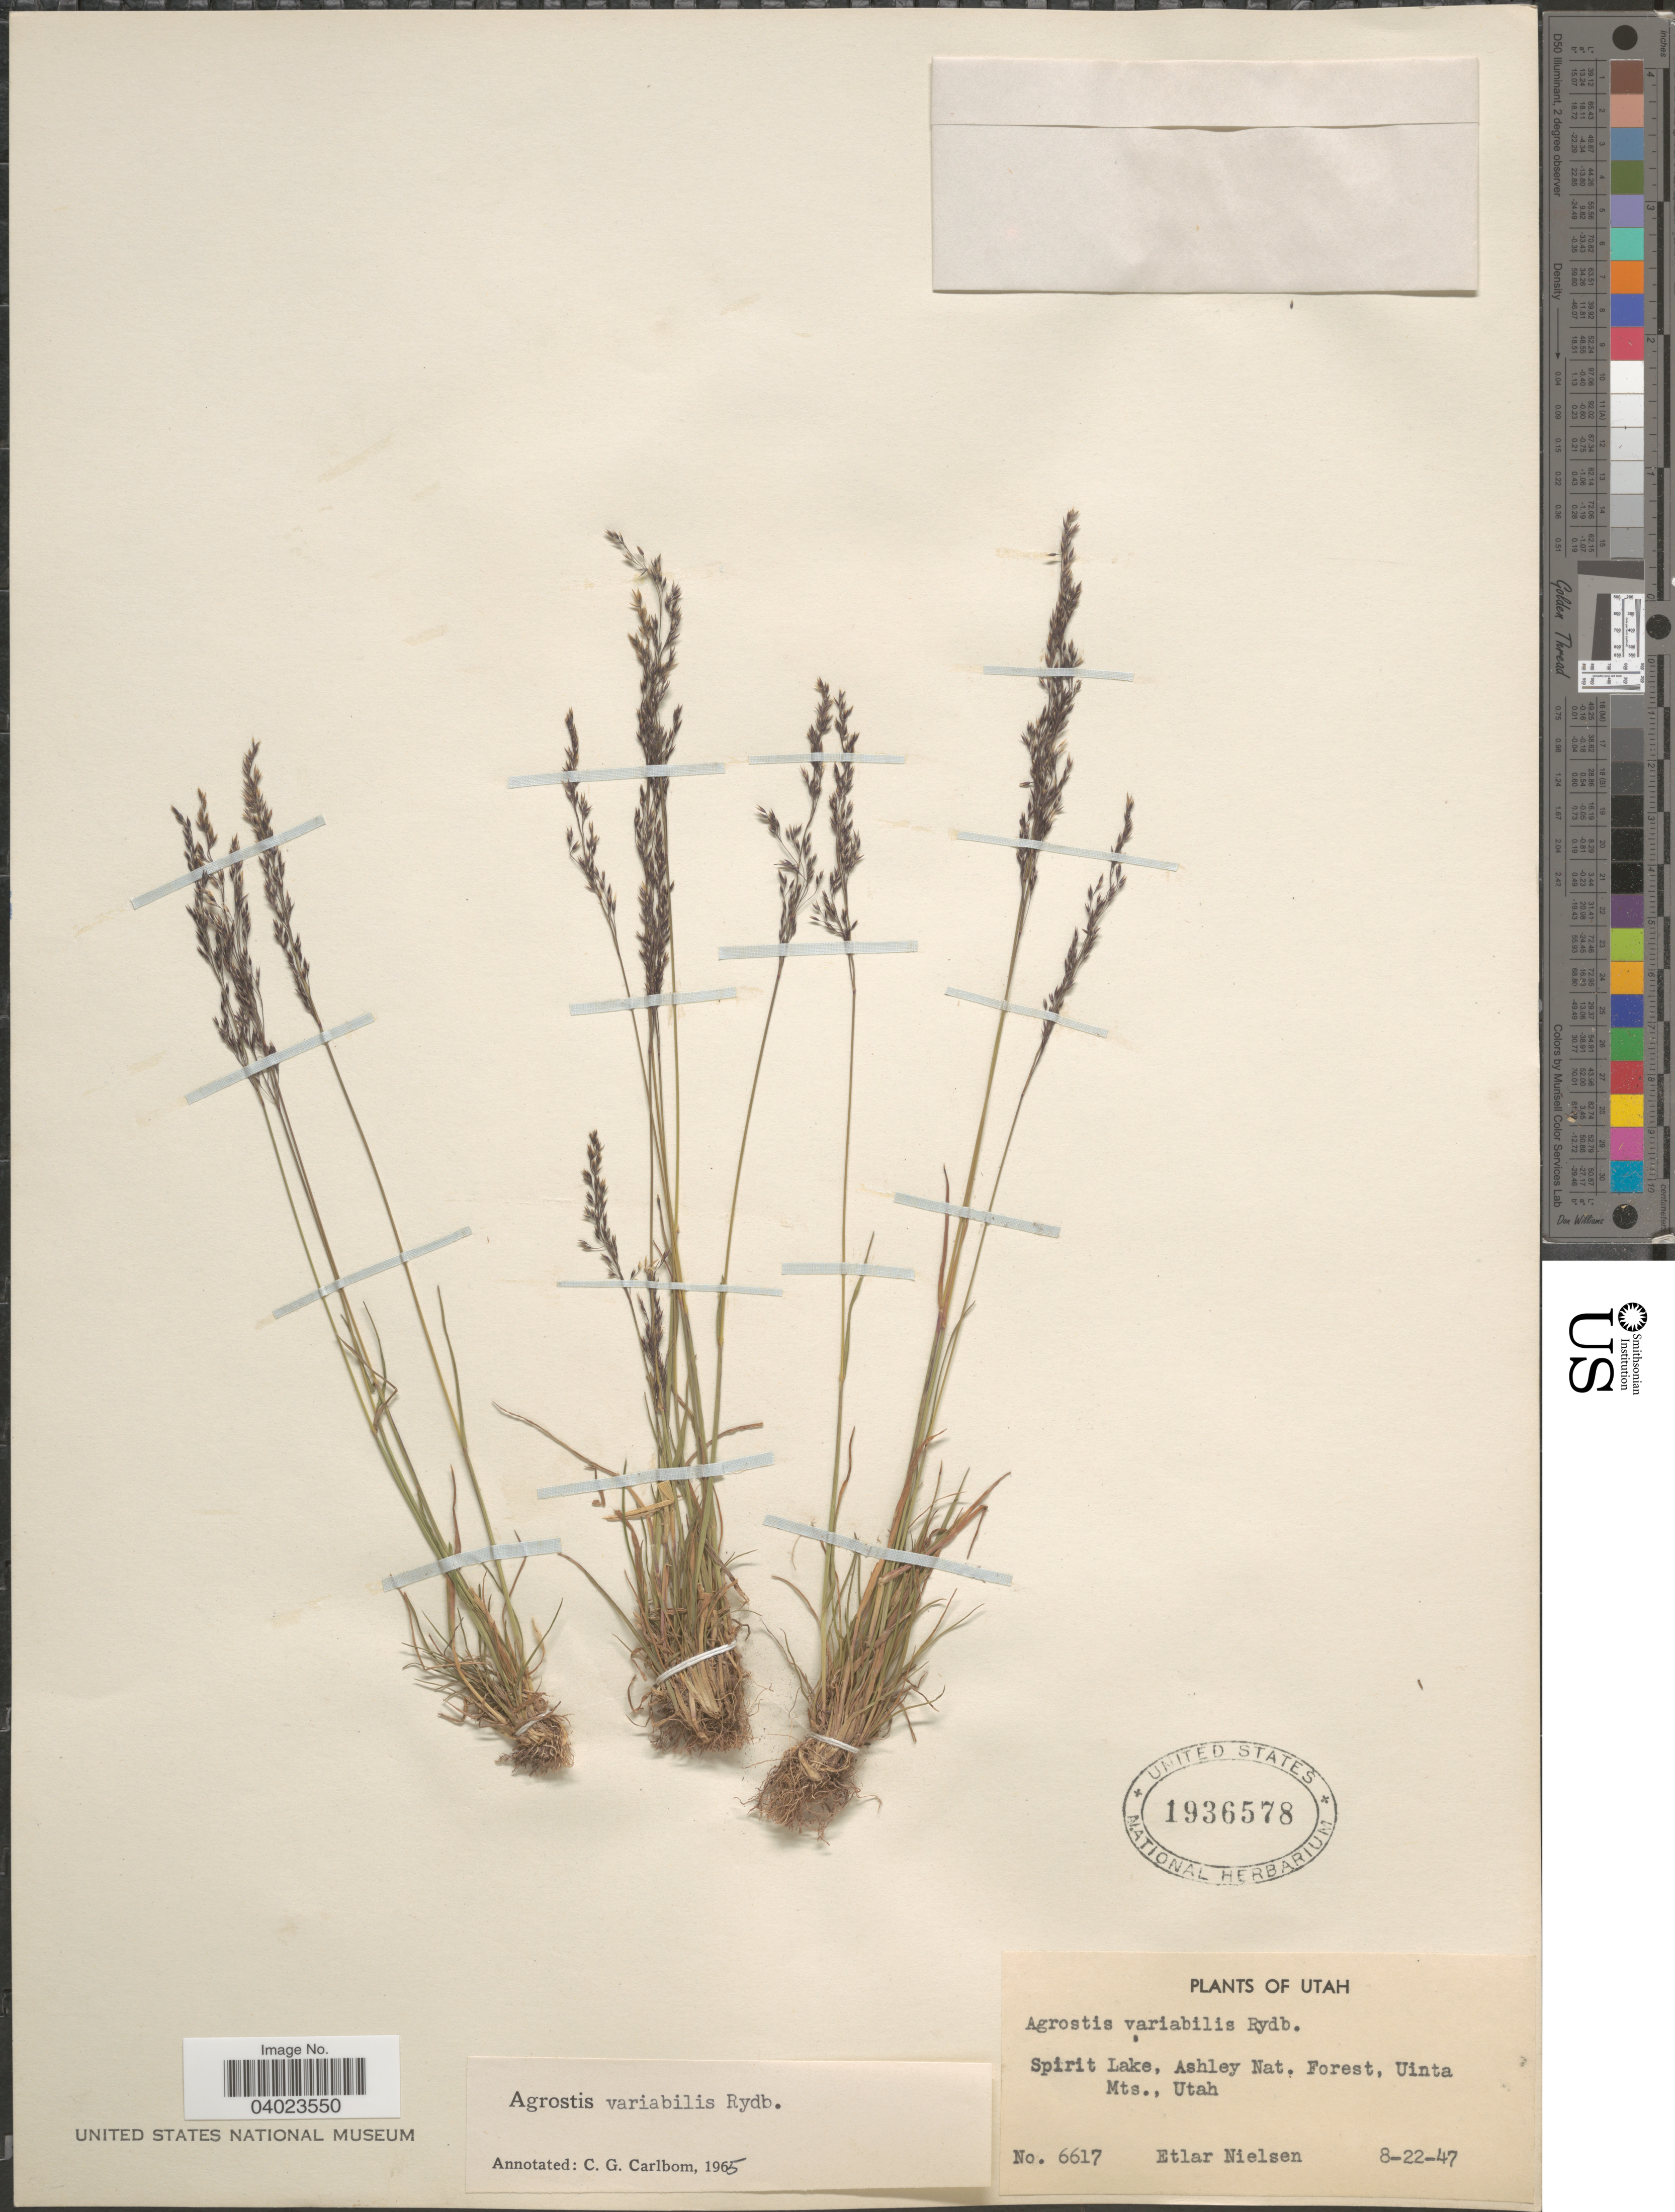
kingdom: Plantae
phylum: Tracheophyta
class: Liliopsida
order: Poales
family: Poaceae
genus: Agrostis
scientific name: Agrostis variabilis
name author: Rydb.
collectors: E. Nielsen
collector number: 6617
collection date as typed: Transcribed d/m/y: 22/8/47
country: United States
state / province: Utah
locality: Spirit Lake, Ashley Nat. Forest, Uinta Mts.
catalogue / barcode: US 1936578